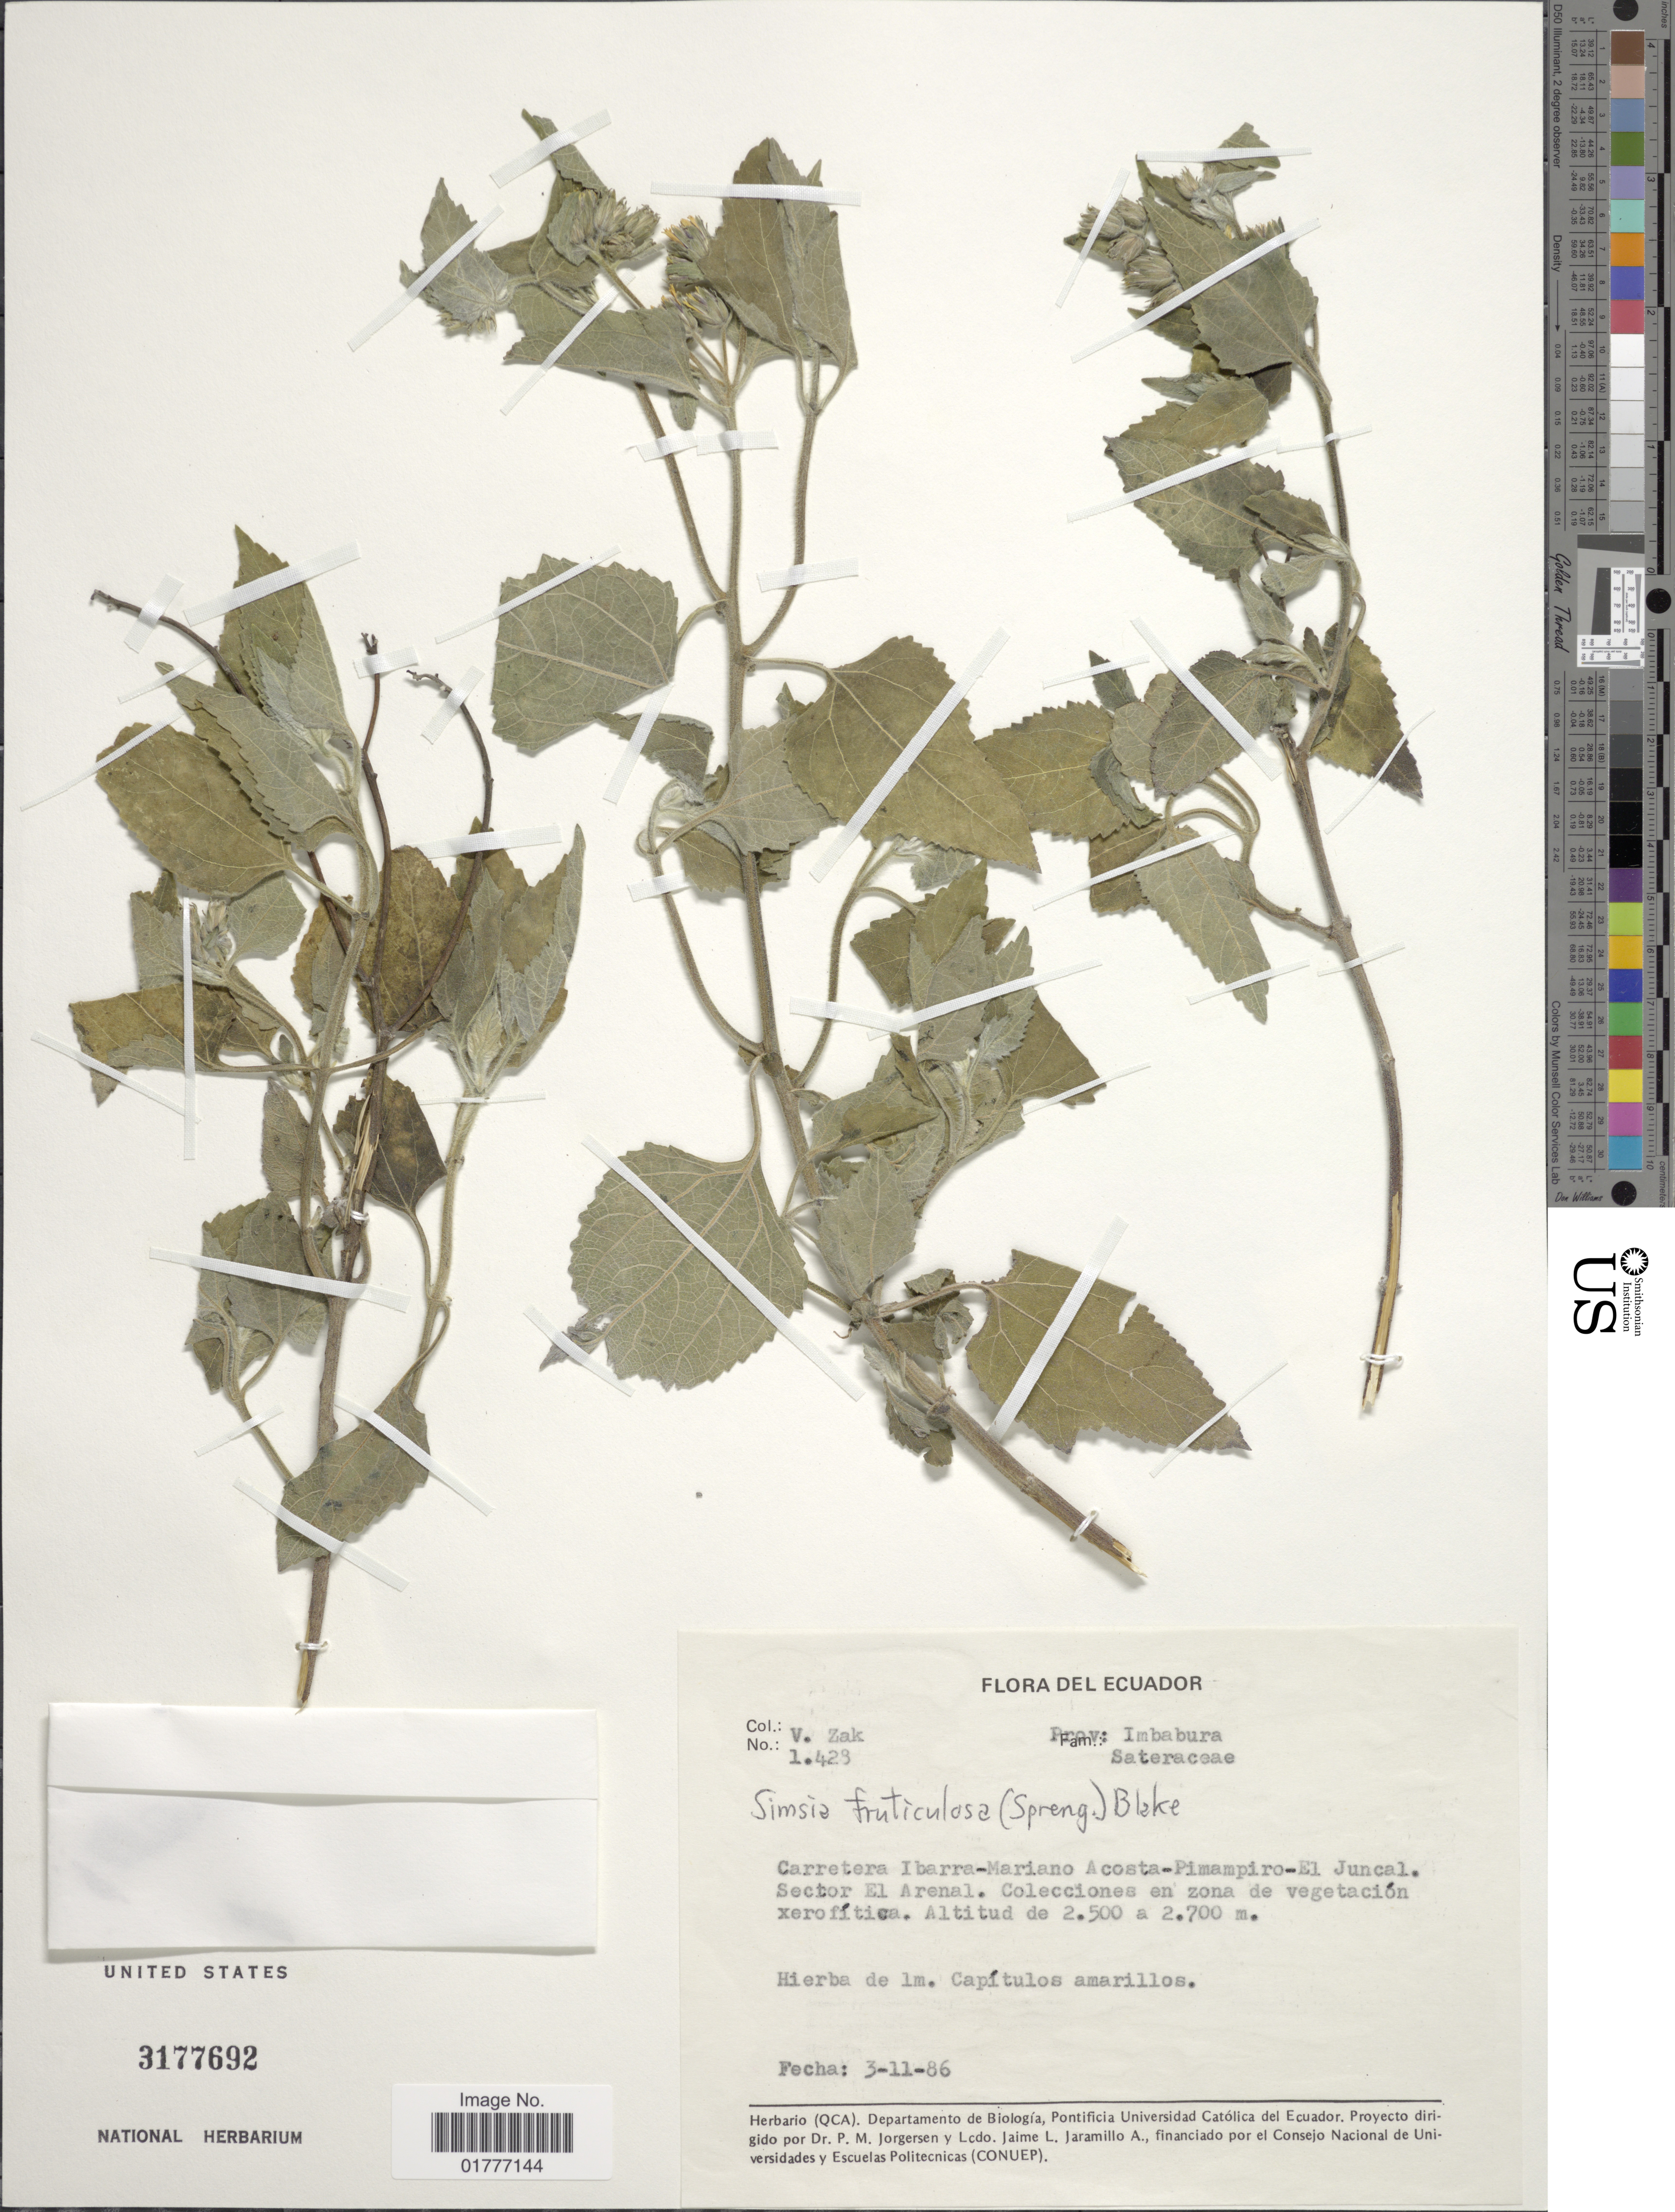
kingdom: Plantae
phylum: Tracheophyta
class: Magnoliopsida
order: Asterales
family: Asteraceae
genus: Simsia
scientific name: Simsia fruticulosa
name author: (Spreng.) S.F. Blake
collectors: V. Zak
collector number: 1429*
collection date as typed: Transcribed d/m/y: 3/11/86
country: Ecuador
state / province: Imbabura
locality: Sateraceae. Carretera Ibarra-Mariano Acosta-Pimampiro-El Juncal. Sector El Arenal [unsure placement]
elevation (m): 2500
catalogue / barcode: US 3177692